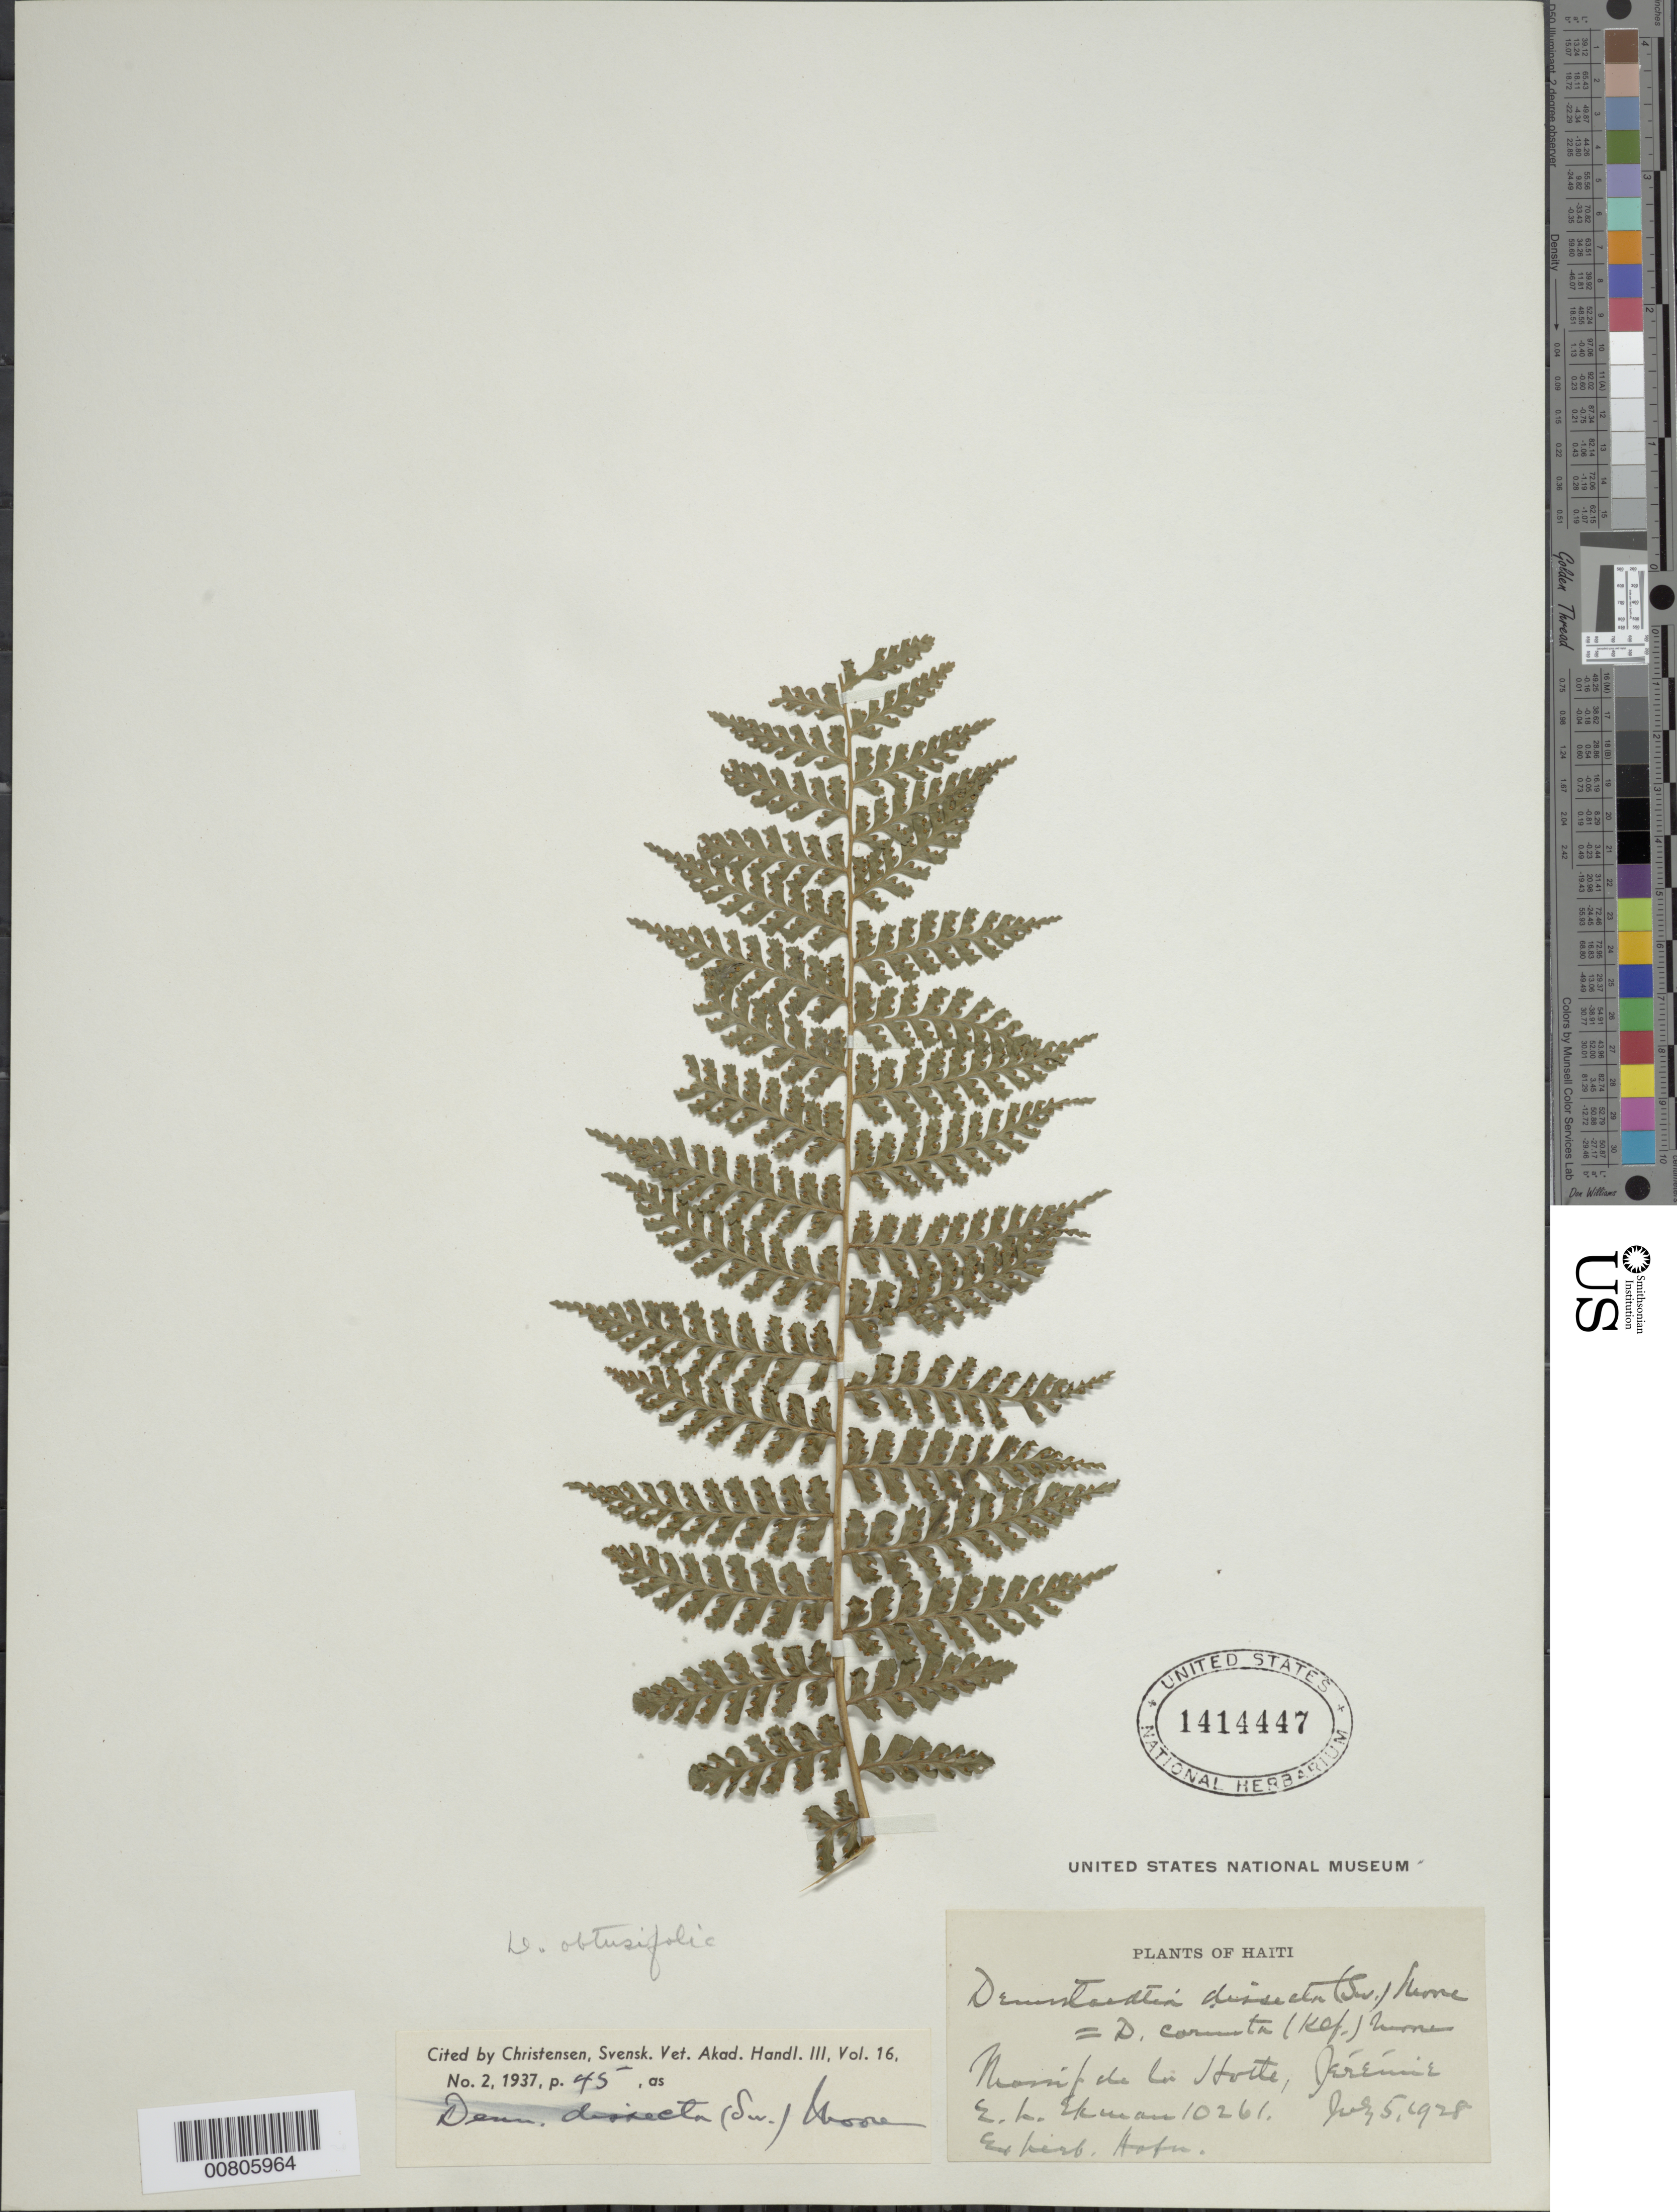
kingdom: Plantae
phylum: Tracheophyta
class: Polypodiopsida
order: Polypodiales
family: Dennstaedtiaceae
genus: Dennstaedtia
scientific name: Dennstaedtia dissecta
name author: (Sw.) T. Moore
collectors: E. L. Ekman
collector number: H 10261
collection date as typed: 05 Jul 1928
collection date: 1928-07-05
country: Haiti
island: Hispaniola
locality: Massif de la Hotte, Jérémie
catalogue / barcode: US 1414447